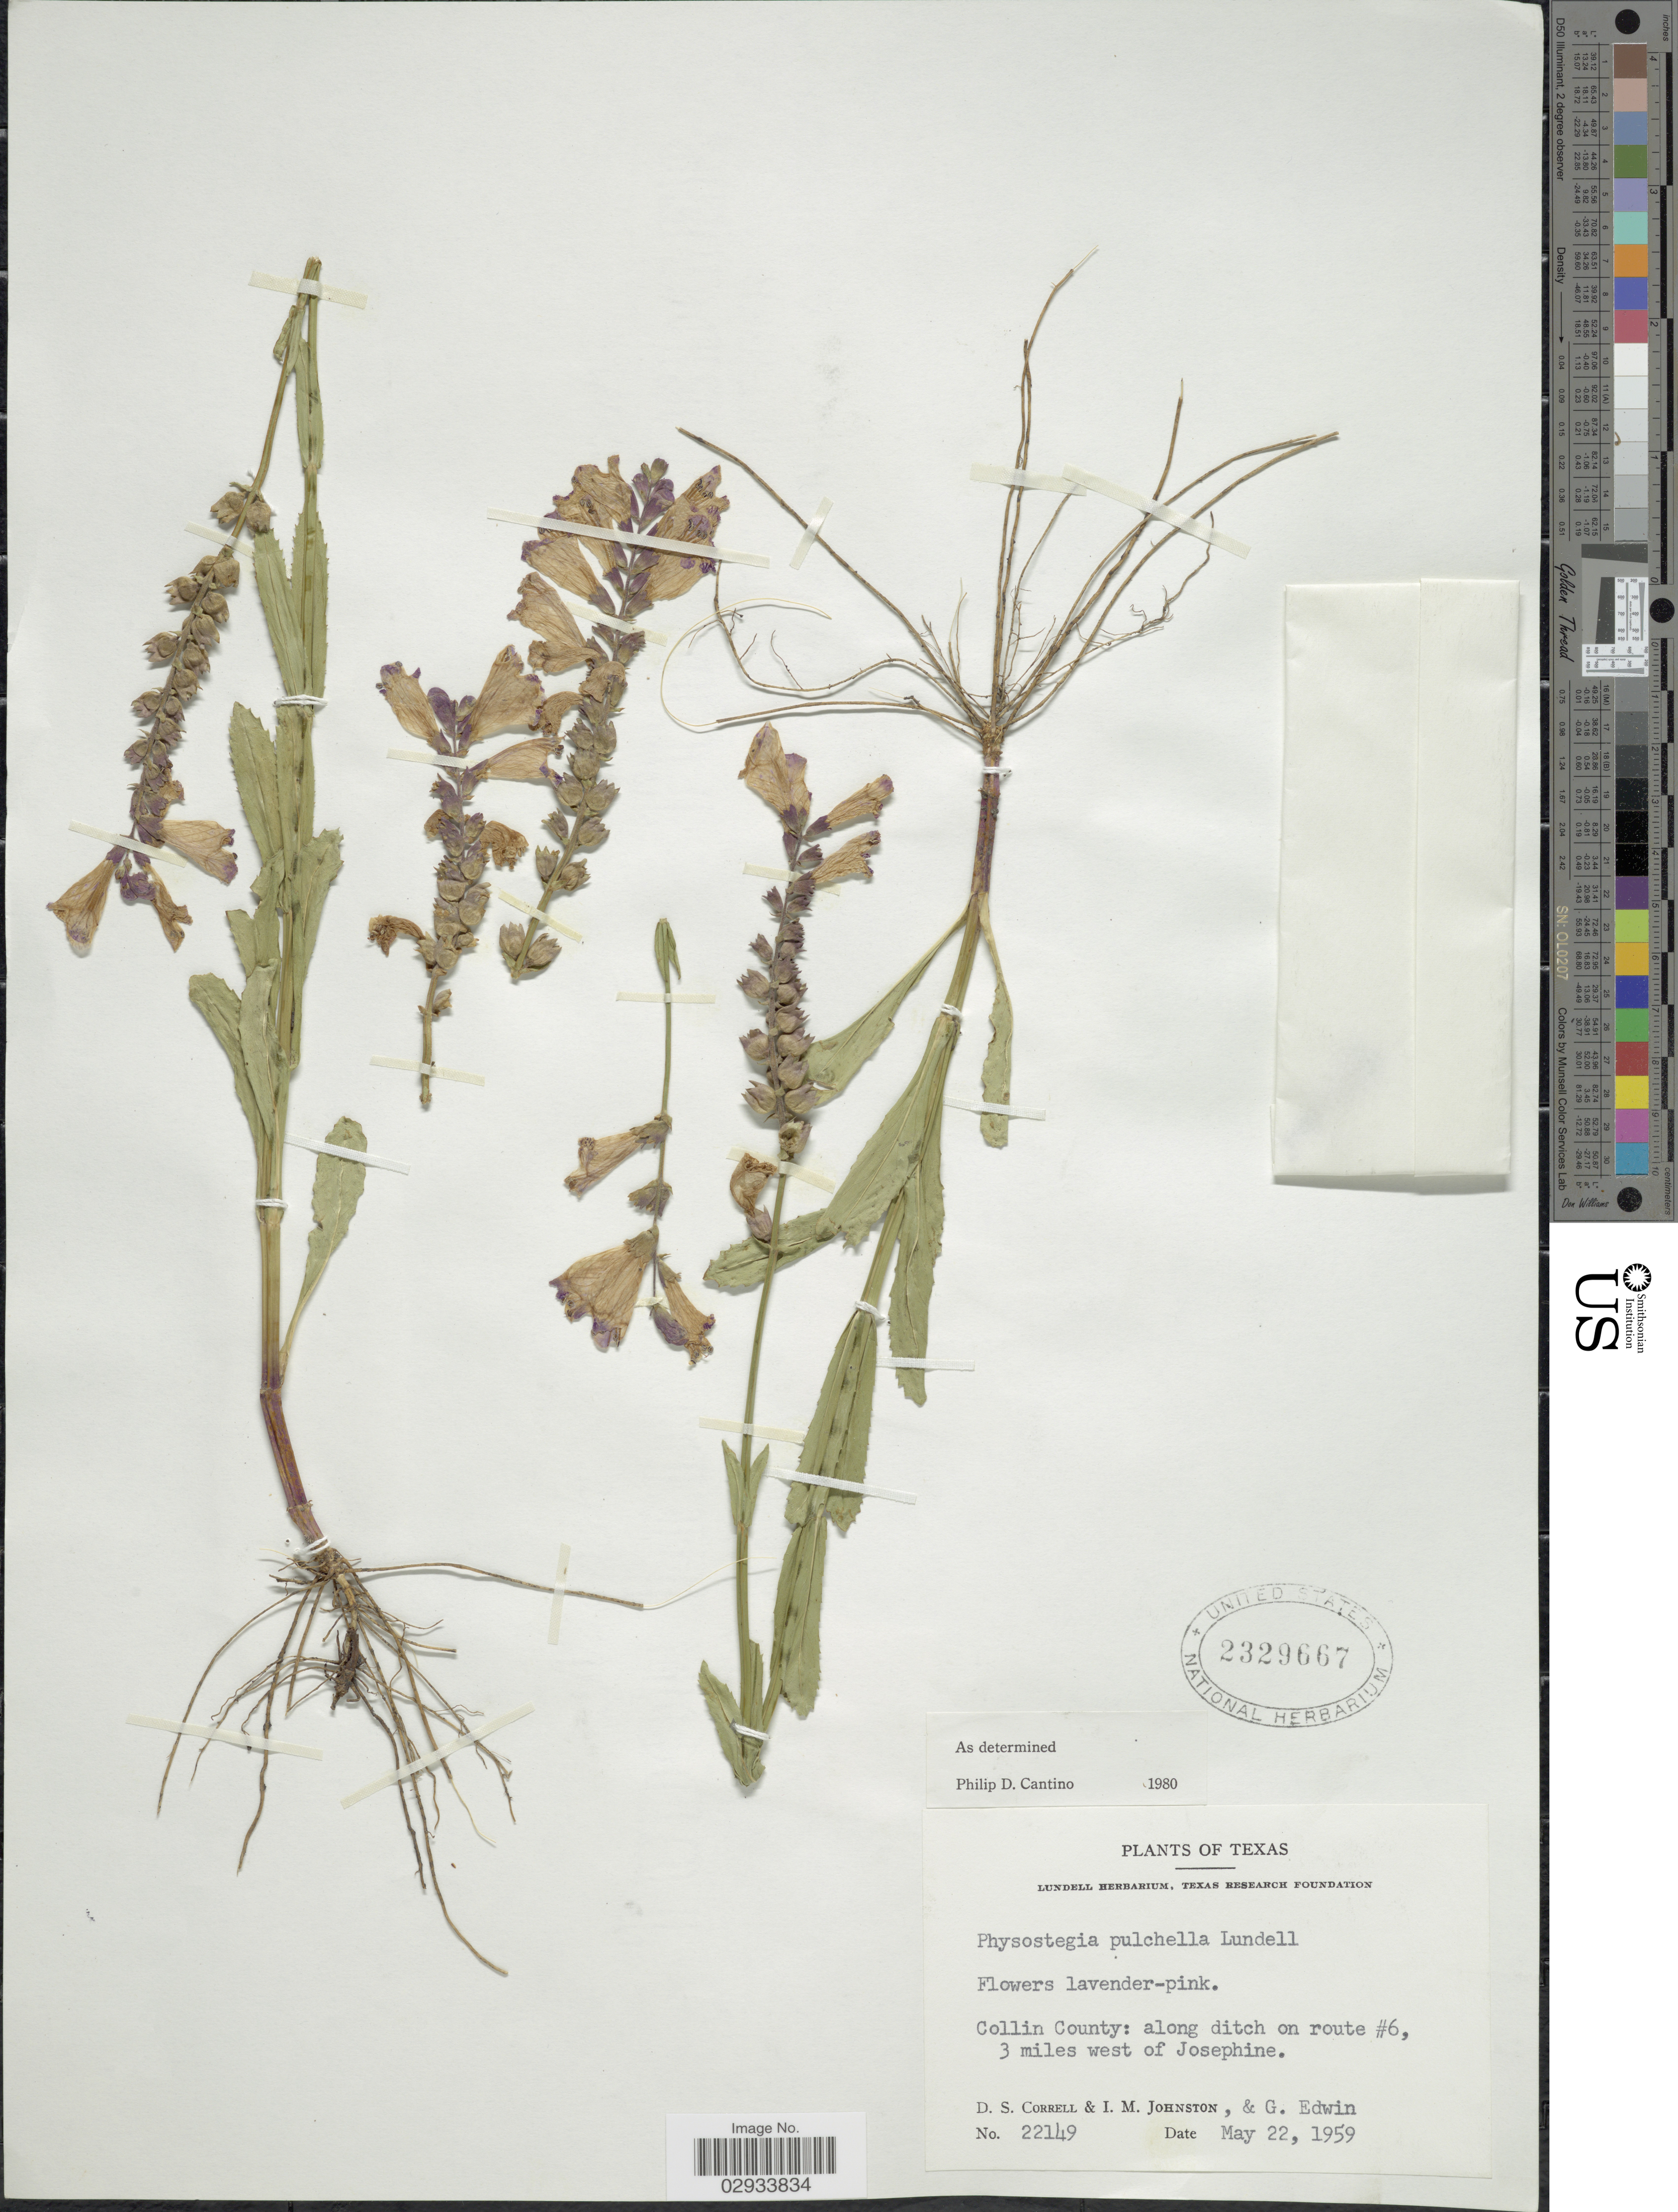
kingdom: Plantae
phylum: Tracheophyta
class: Magnoliopsida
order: Lamiales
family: Lamiaceae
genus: Physostegia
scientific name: Physostegia pulchella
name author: Lundell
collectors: D. S. Correll, I.M. Johnston & G. Edwin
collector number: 22149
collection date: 1959-05-22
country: United States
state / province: Texas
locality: Collin County: along ditch on route #6, 3 miles west of Josephine.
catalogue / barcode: US 2329667